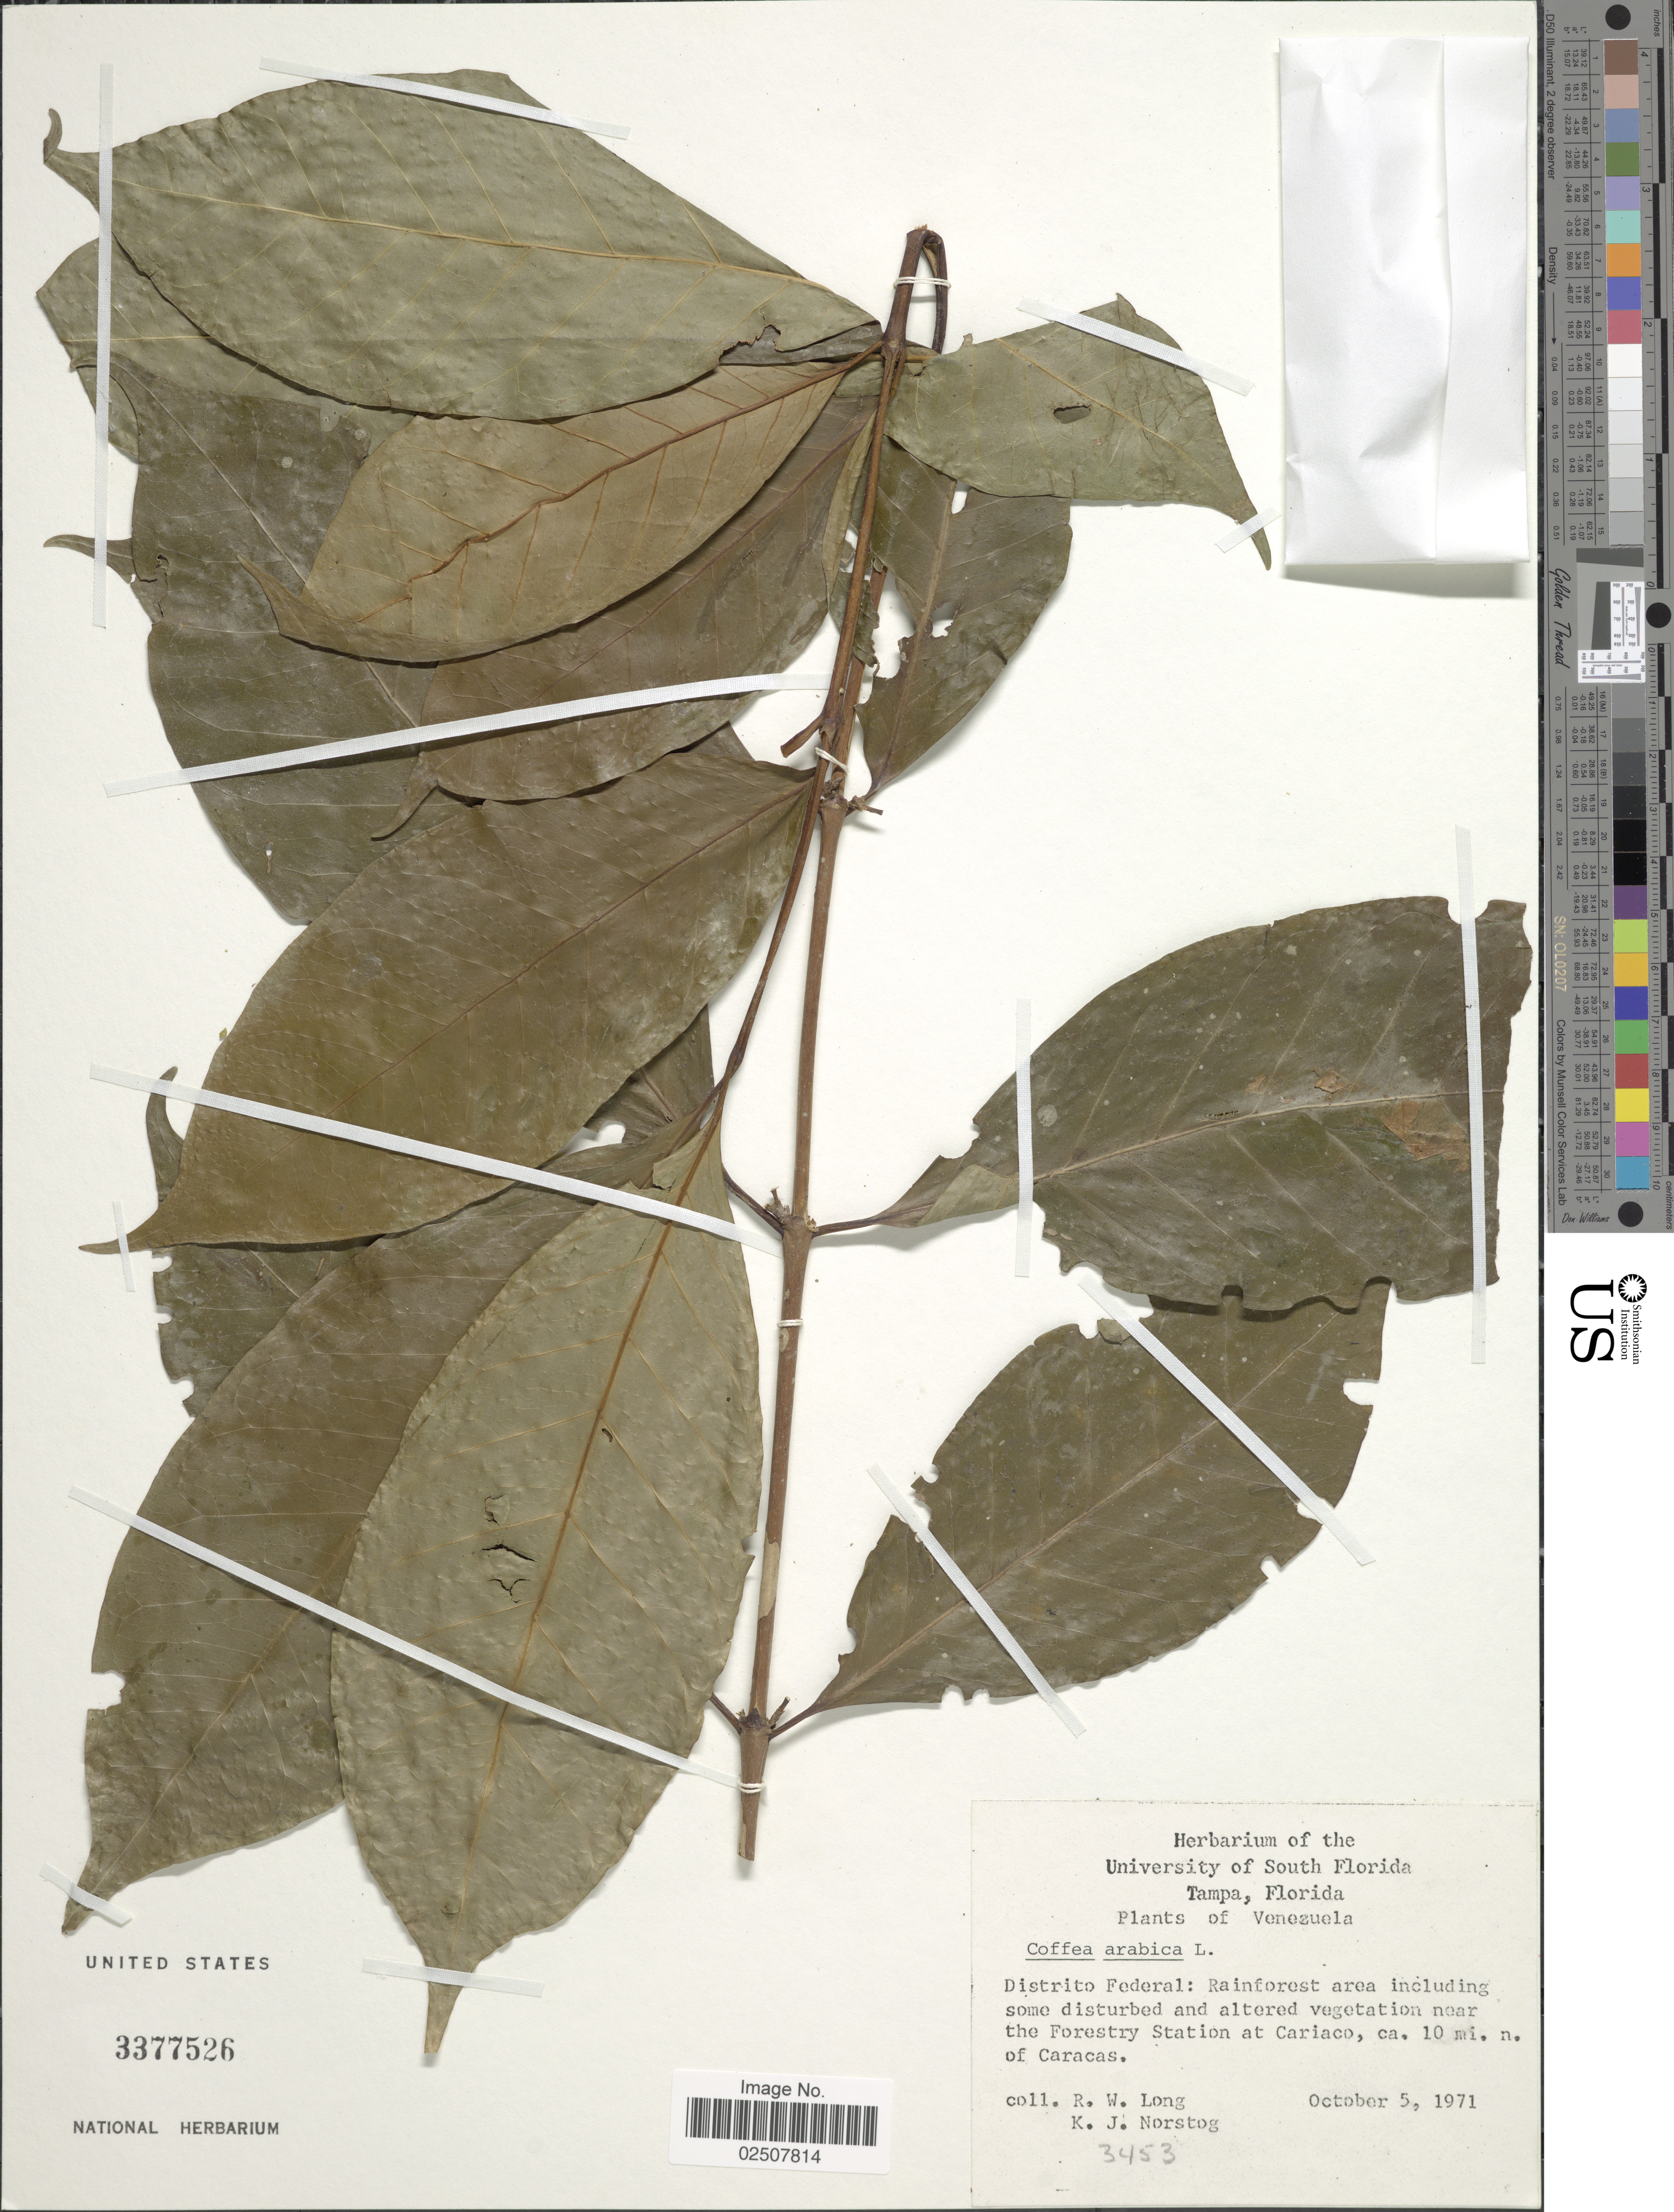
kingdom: Plantae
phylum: Tracheophyta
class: Magnoliopsida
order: Gentianales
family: Rubiaceae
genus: Coffea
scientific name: Coffea arabica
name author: L.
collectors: R. W. Long & K. Norstog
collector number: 3453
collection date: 1971-10-05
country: Venezuela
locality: Distrito Federal: Rainforest area including some disturbed and altered vegetation near the Forestry Station at Cariaco, ca. 10 mi n. of Caracas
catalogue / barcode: US 3377526